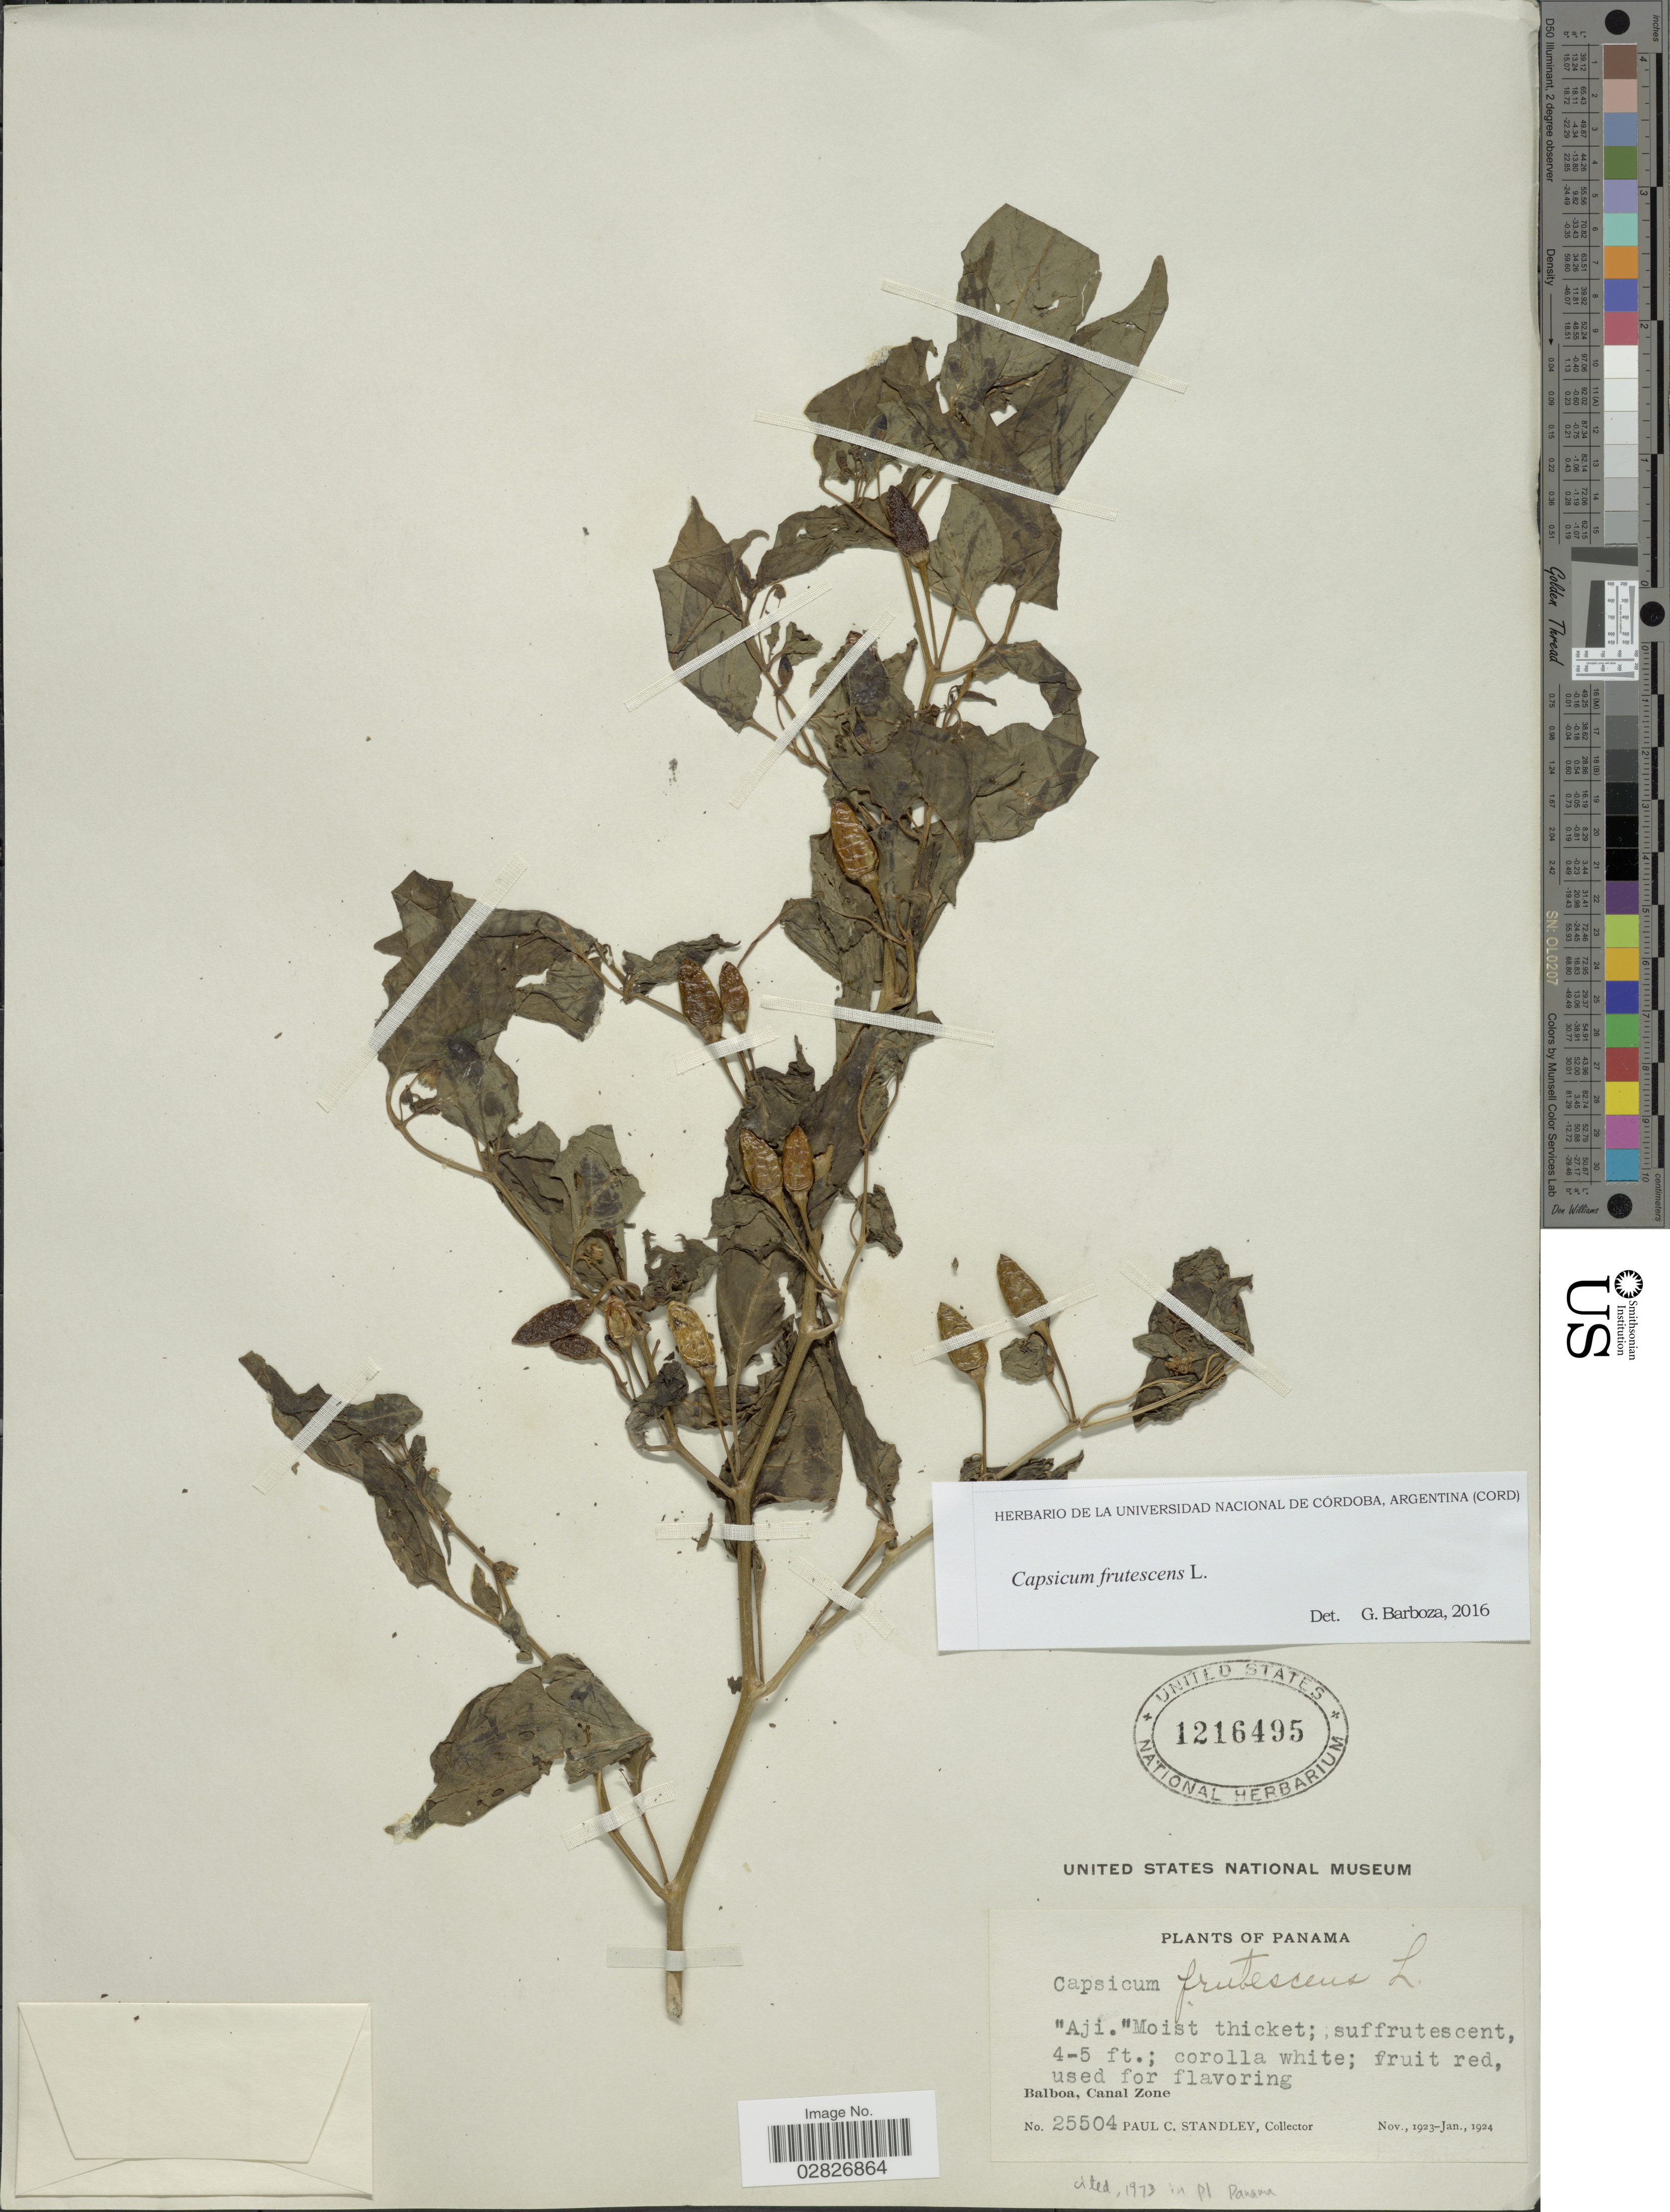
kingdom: Plantae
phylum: Tracheophyta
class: Magnoliopsida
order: Solanales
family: Solanaceae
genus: Capsicum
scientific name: Capsicum frutescens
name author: L.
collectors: P. C. Standley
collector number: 25504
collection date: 1923-11/1924-01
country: Panama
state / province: Colón / Panamá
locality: Balboa, Canal Zone.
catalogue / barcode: US 1216495